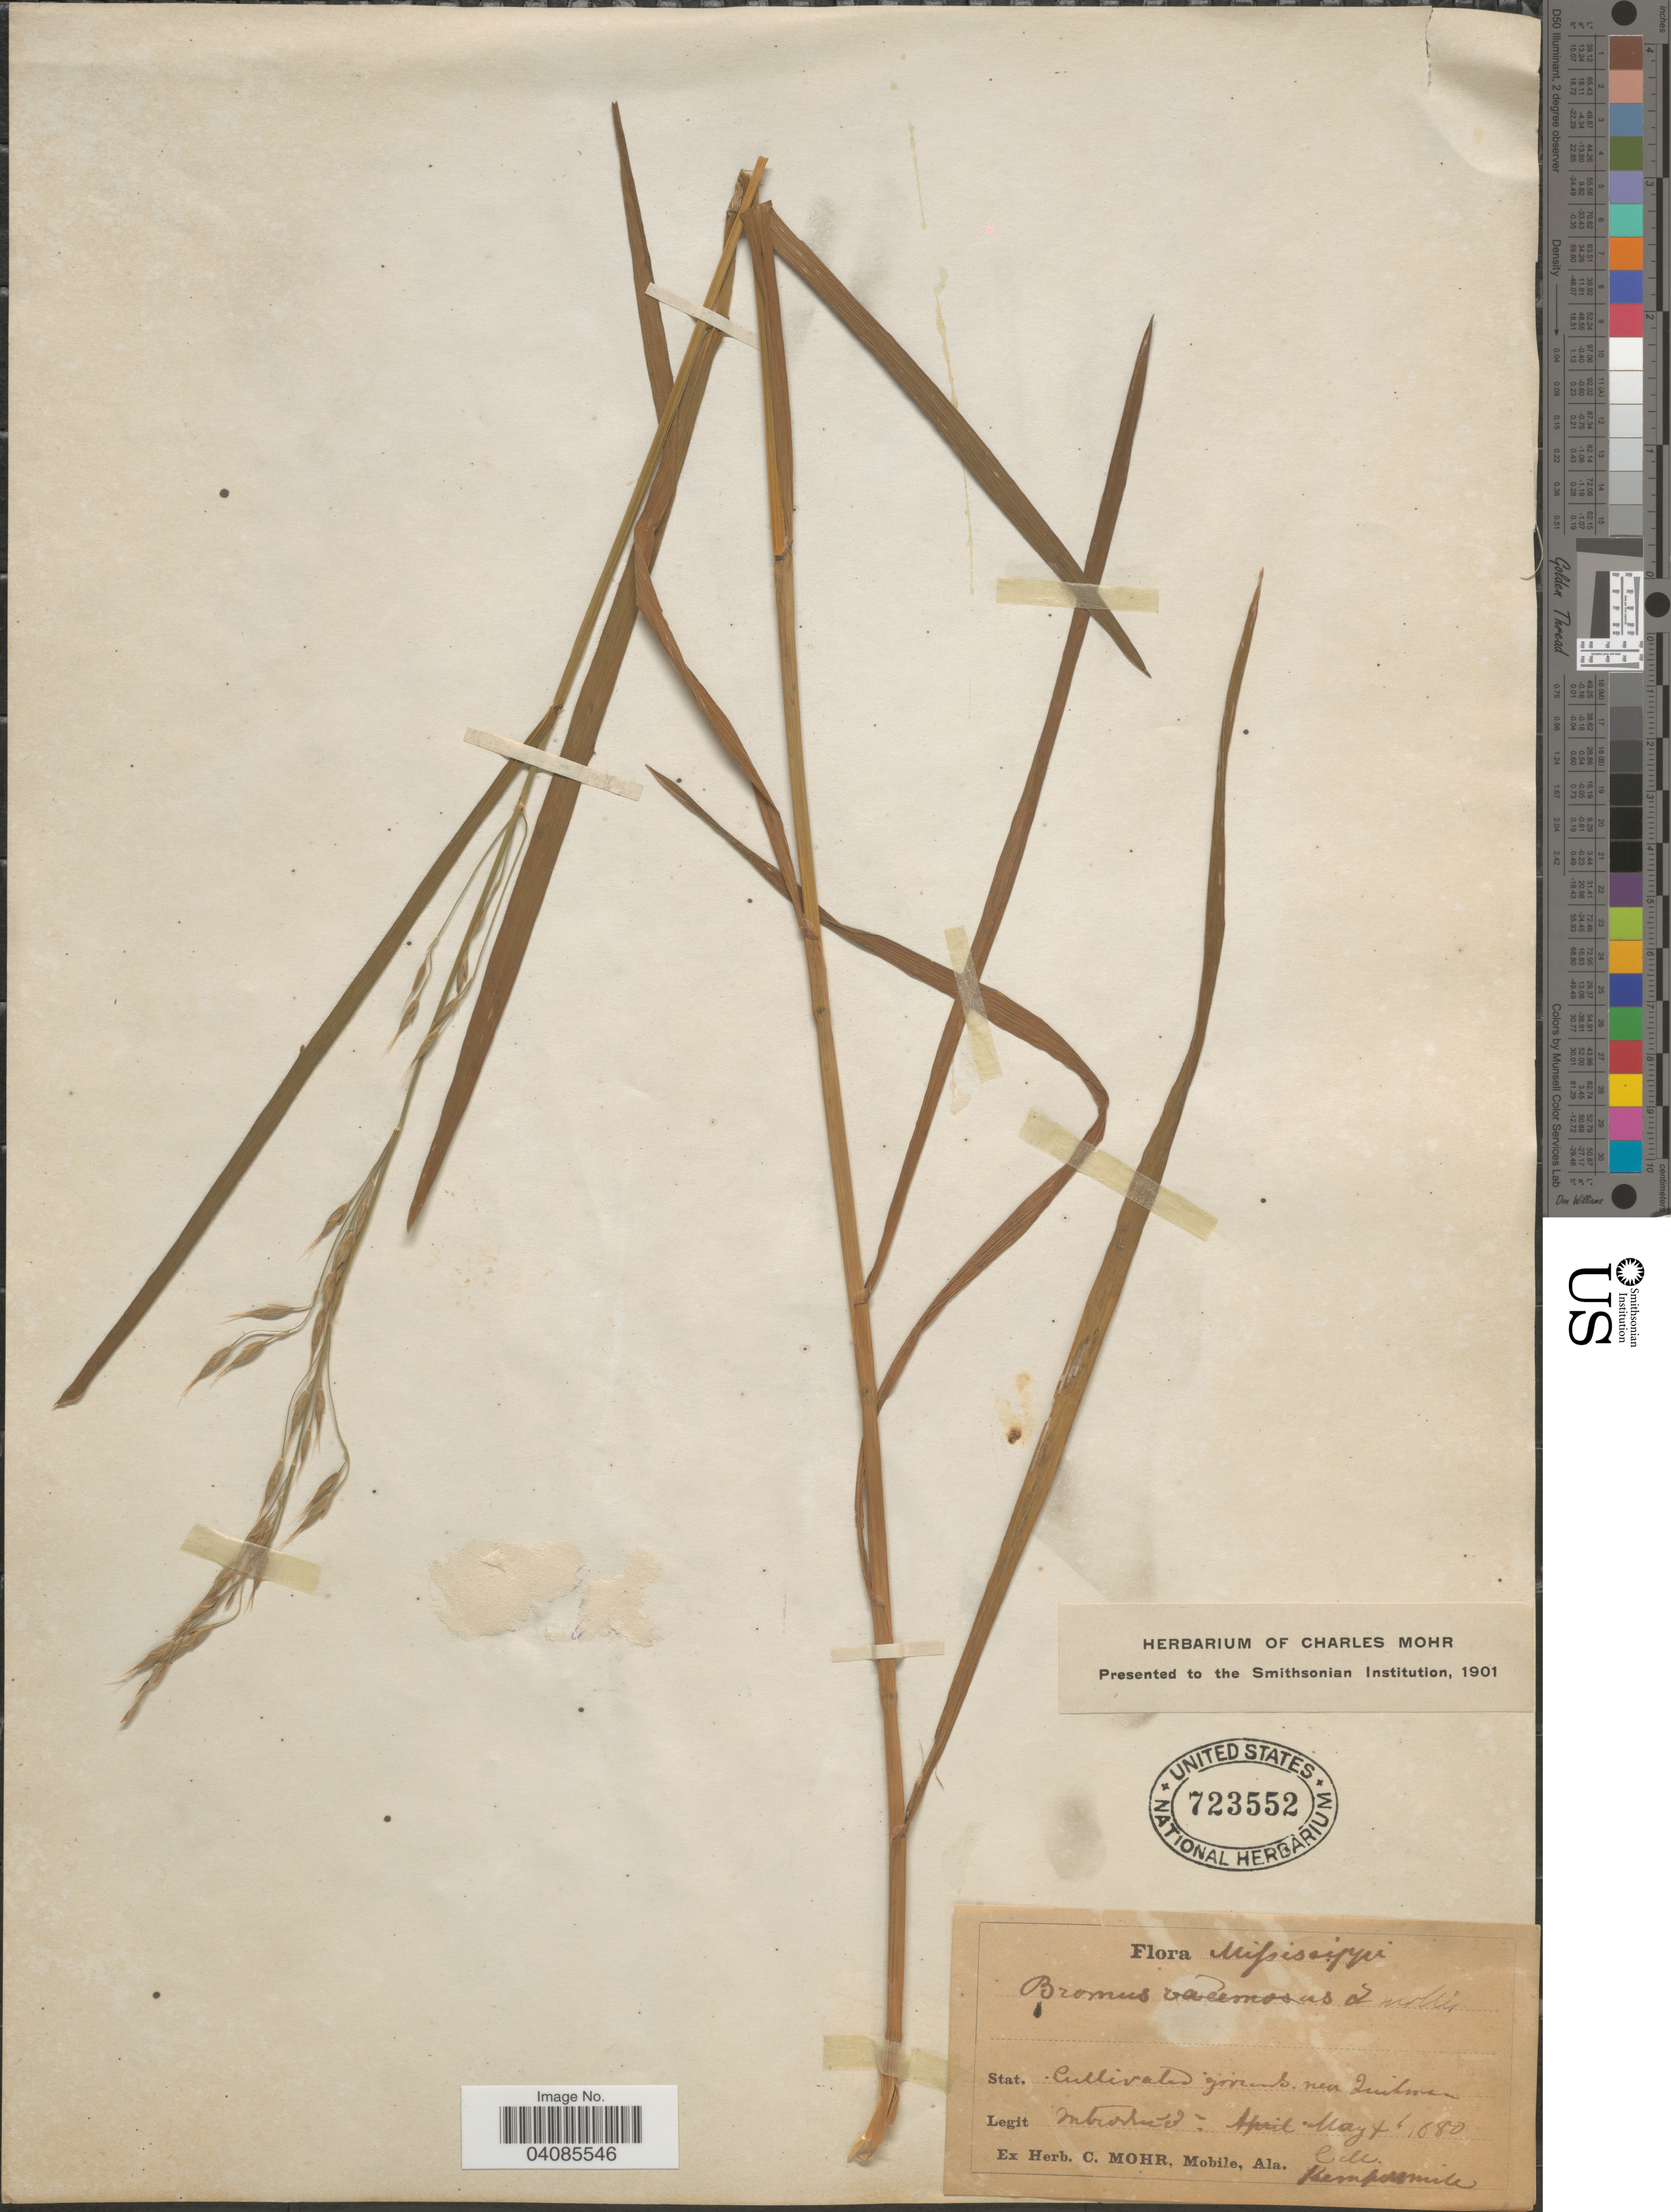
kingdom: Plantae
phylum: Tracheophyta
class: Liliopsida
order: Poales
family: Poaceae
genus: Bromus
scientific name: Bromus secalinus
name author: L.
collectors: ex herb. C. Mohr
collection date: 1880-05-04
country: United States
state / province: Mississippi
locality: Stat. Cultivated grounds near Quitman.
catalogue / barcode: US 723552